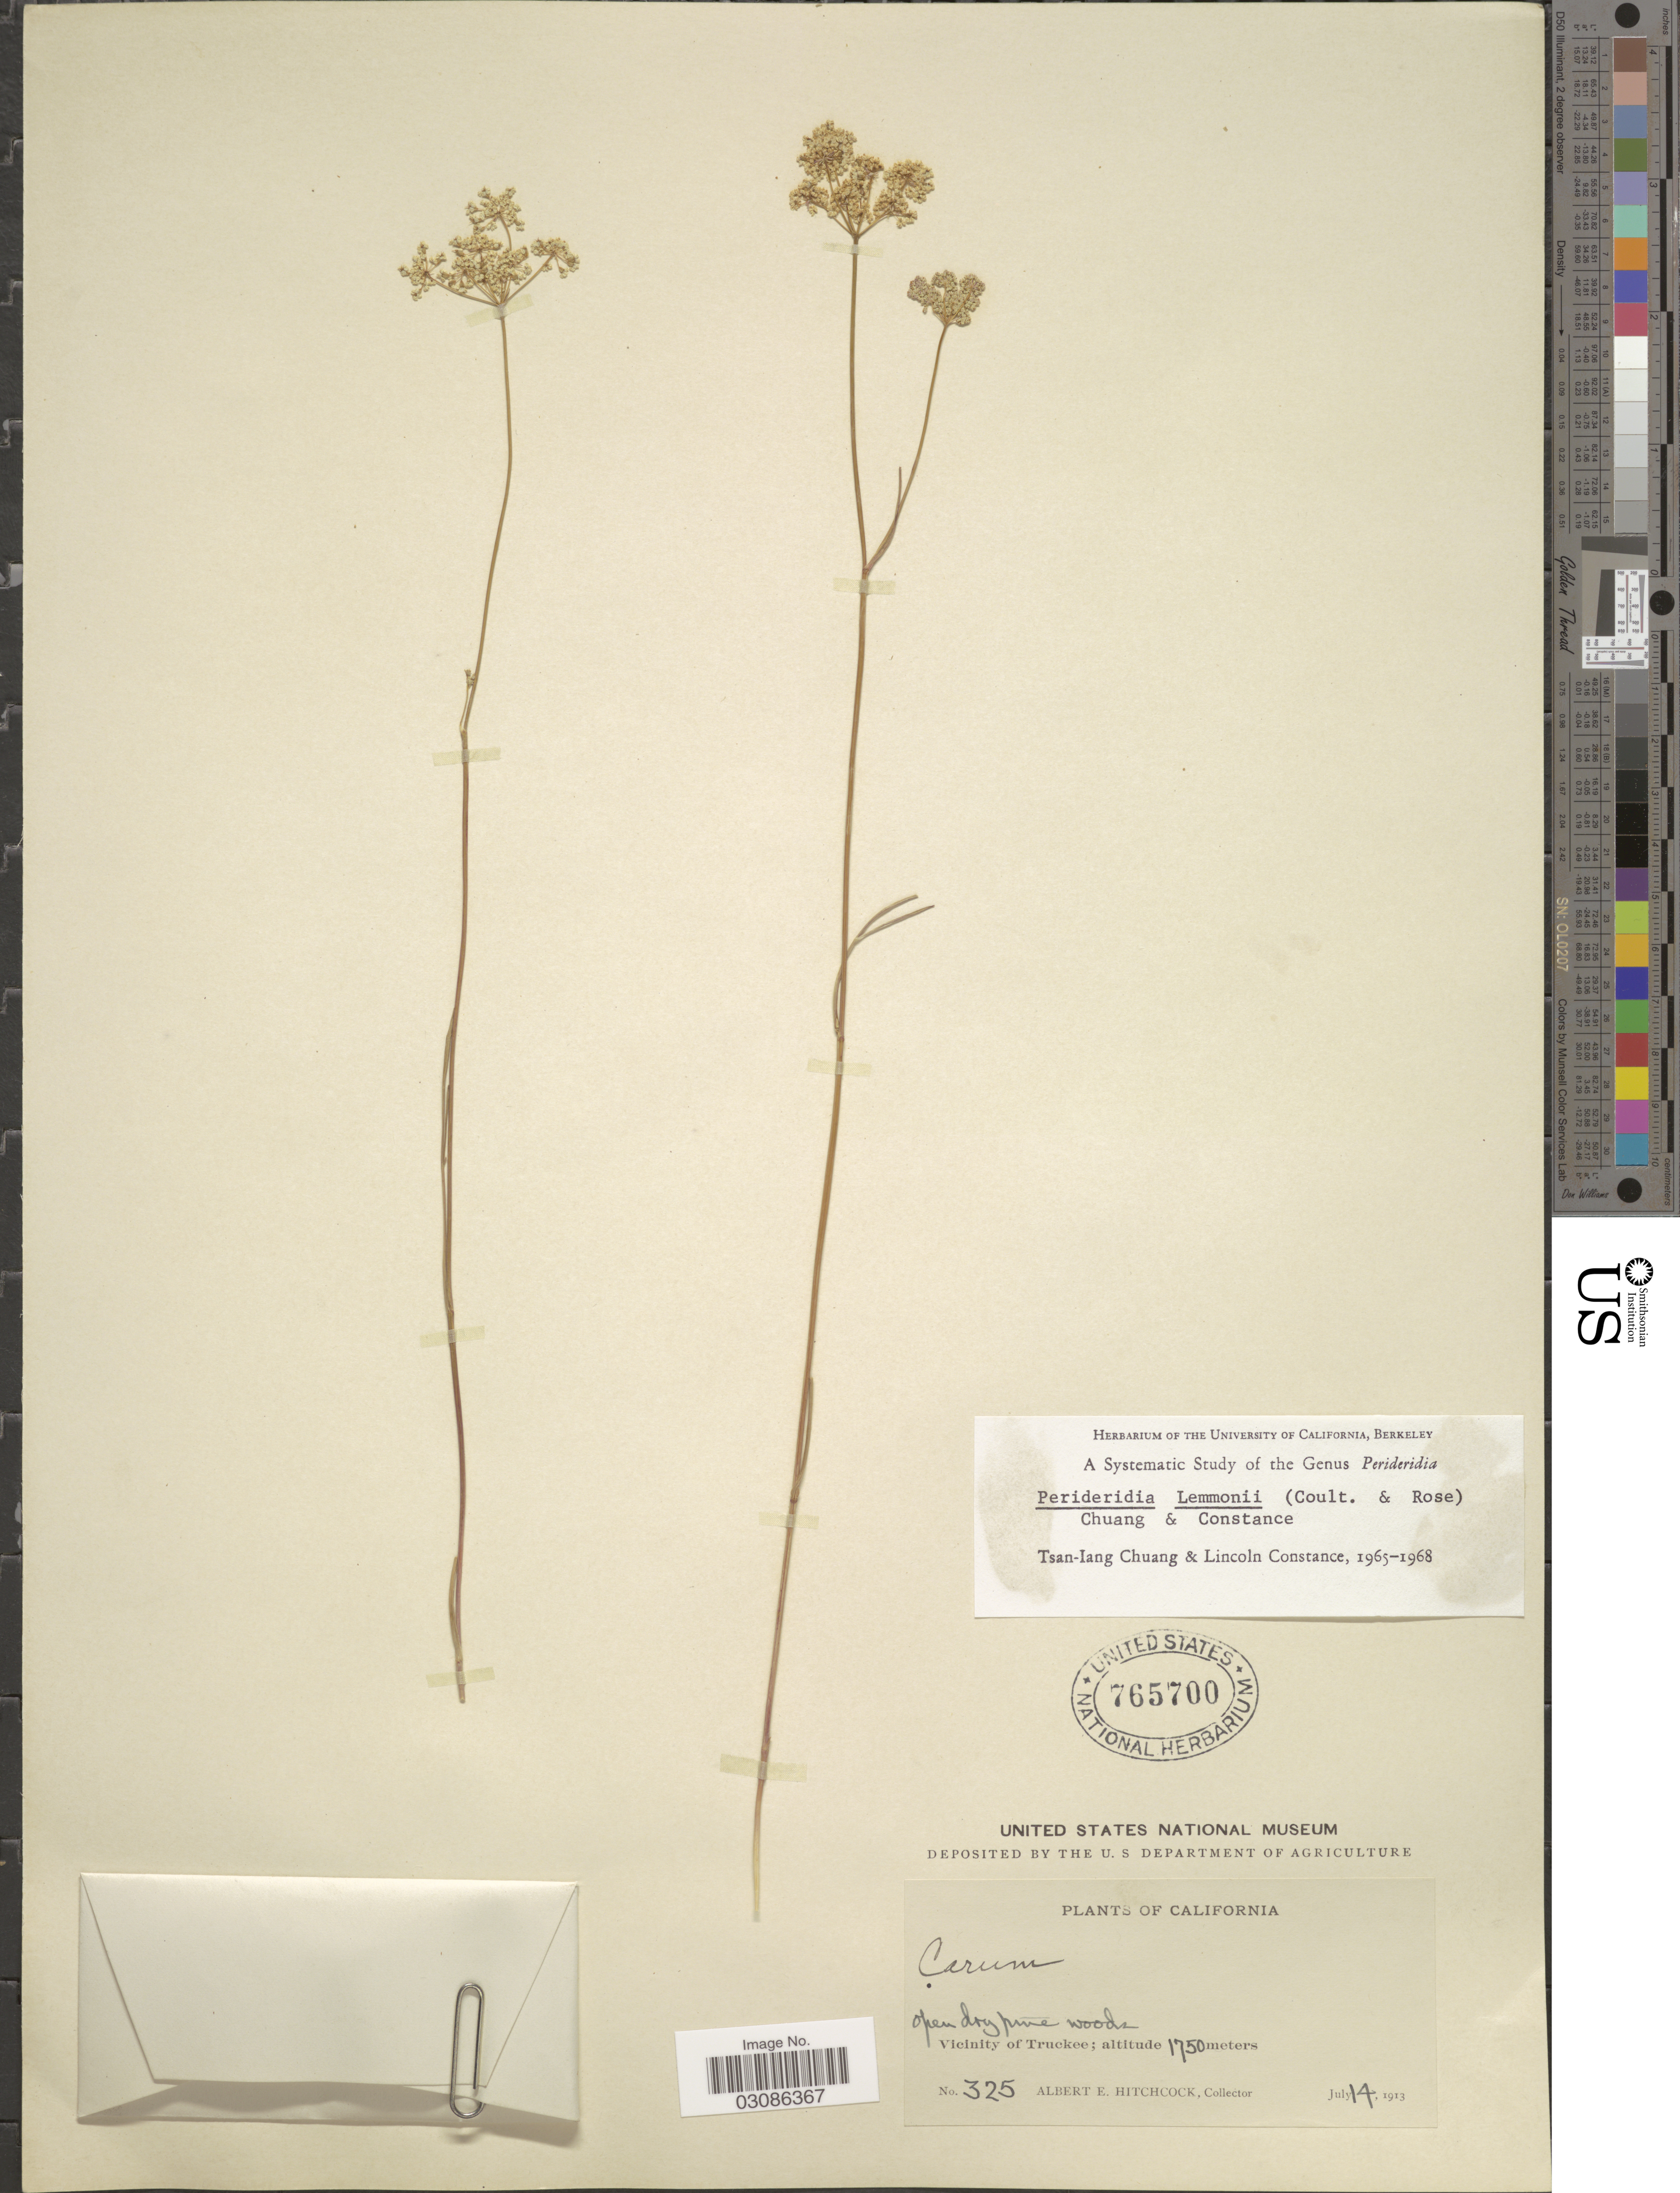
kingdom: Plantae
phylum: Tracheophyta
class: Magnoliopsida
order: Apiales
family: Apiaceae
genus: Perideridia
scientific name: Perideridia lemmonii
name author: (J.M. Coult. & Rose) T.I. Chuang & Constance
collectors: A. Hitchcock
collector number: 325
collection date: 1913-07-14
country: United States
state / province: California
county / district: Nevada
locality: Vicinity of Truckee.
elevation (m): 1750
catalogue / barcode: US 765700